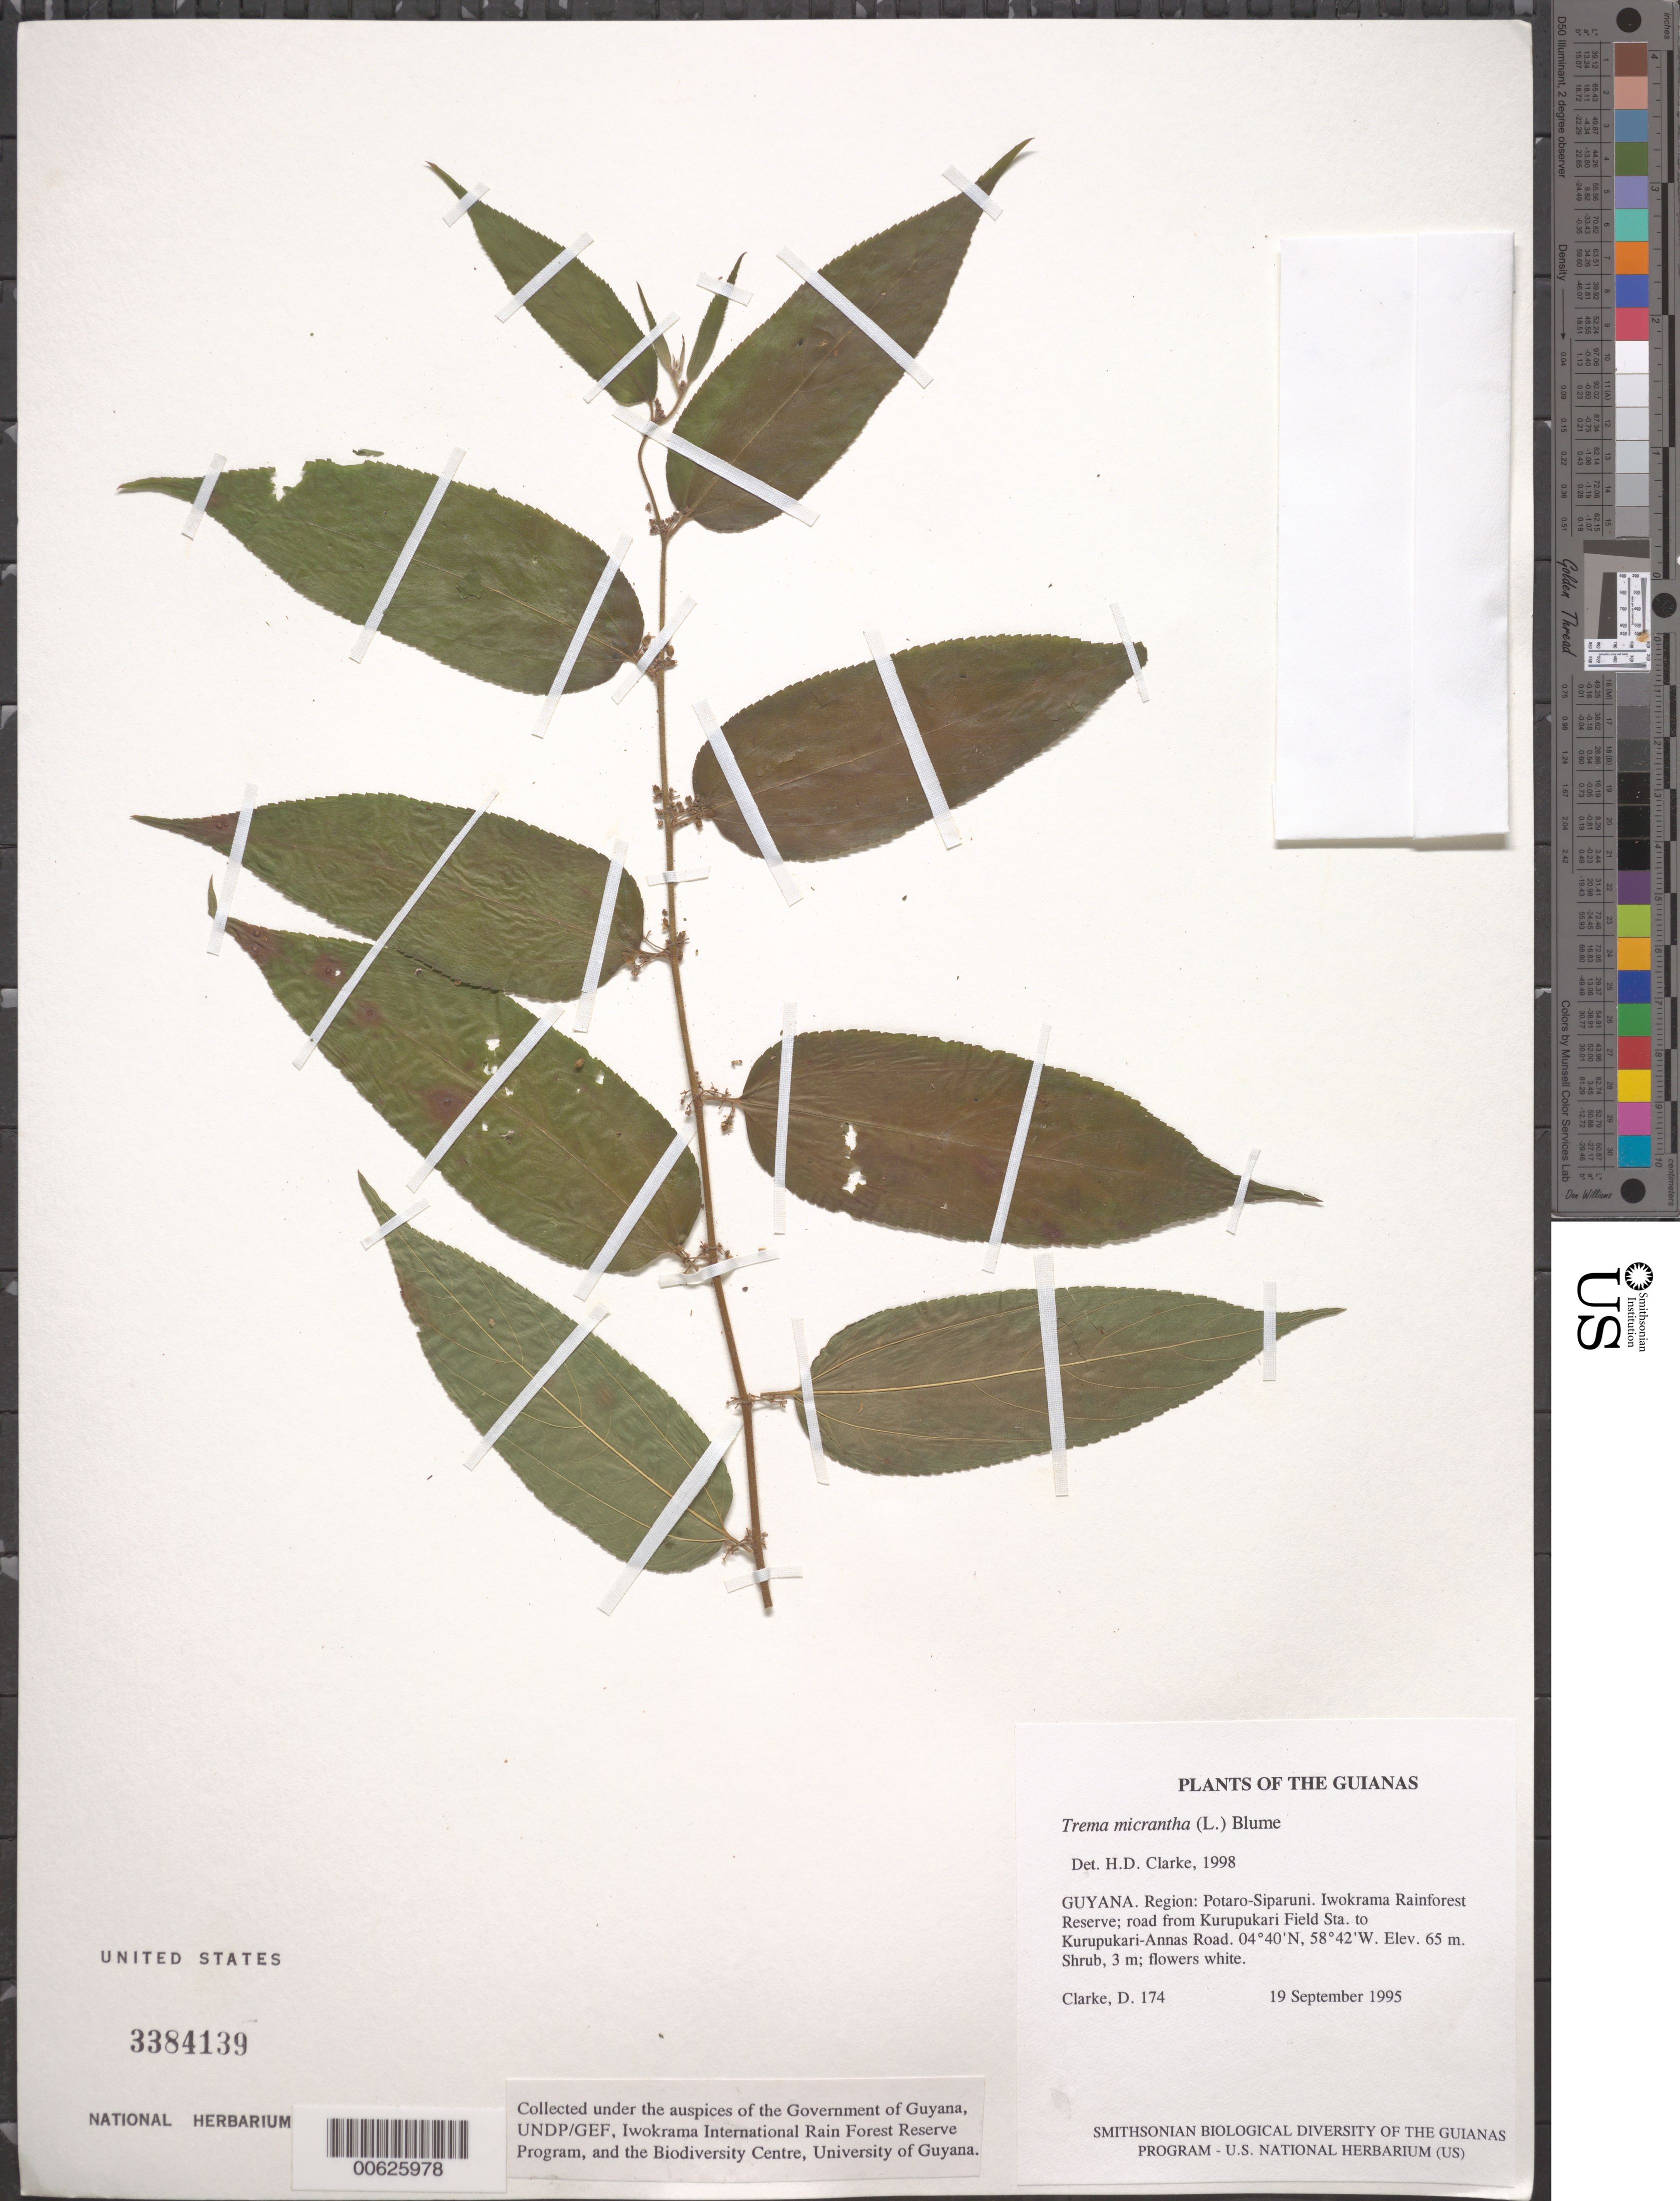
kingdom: Plantae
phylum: Tracheophyta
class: Magnoliopsida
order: Rosales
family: Cannabaceae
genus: Trema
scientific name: Trema micranthum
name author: (L.) Blume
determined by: Clarke, H. D., University of North Carolina (Asheville)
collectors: H. D. Clarke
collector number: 174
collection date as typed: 19 September 1995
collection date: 1995-09-19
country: Guyana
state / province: Potaro-Siparuni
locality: Iwokrama Rainforest Reserve; road from Kurupukari Field Sta. to Kurupukari-Annas Road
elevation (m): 65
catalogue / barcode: US 3384139